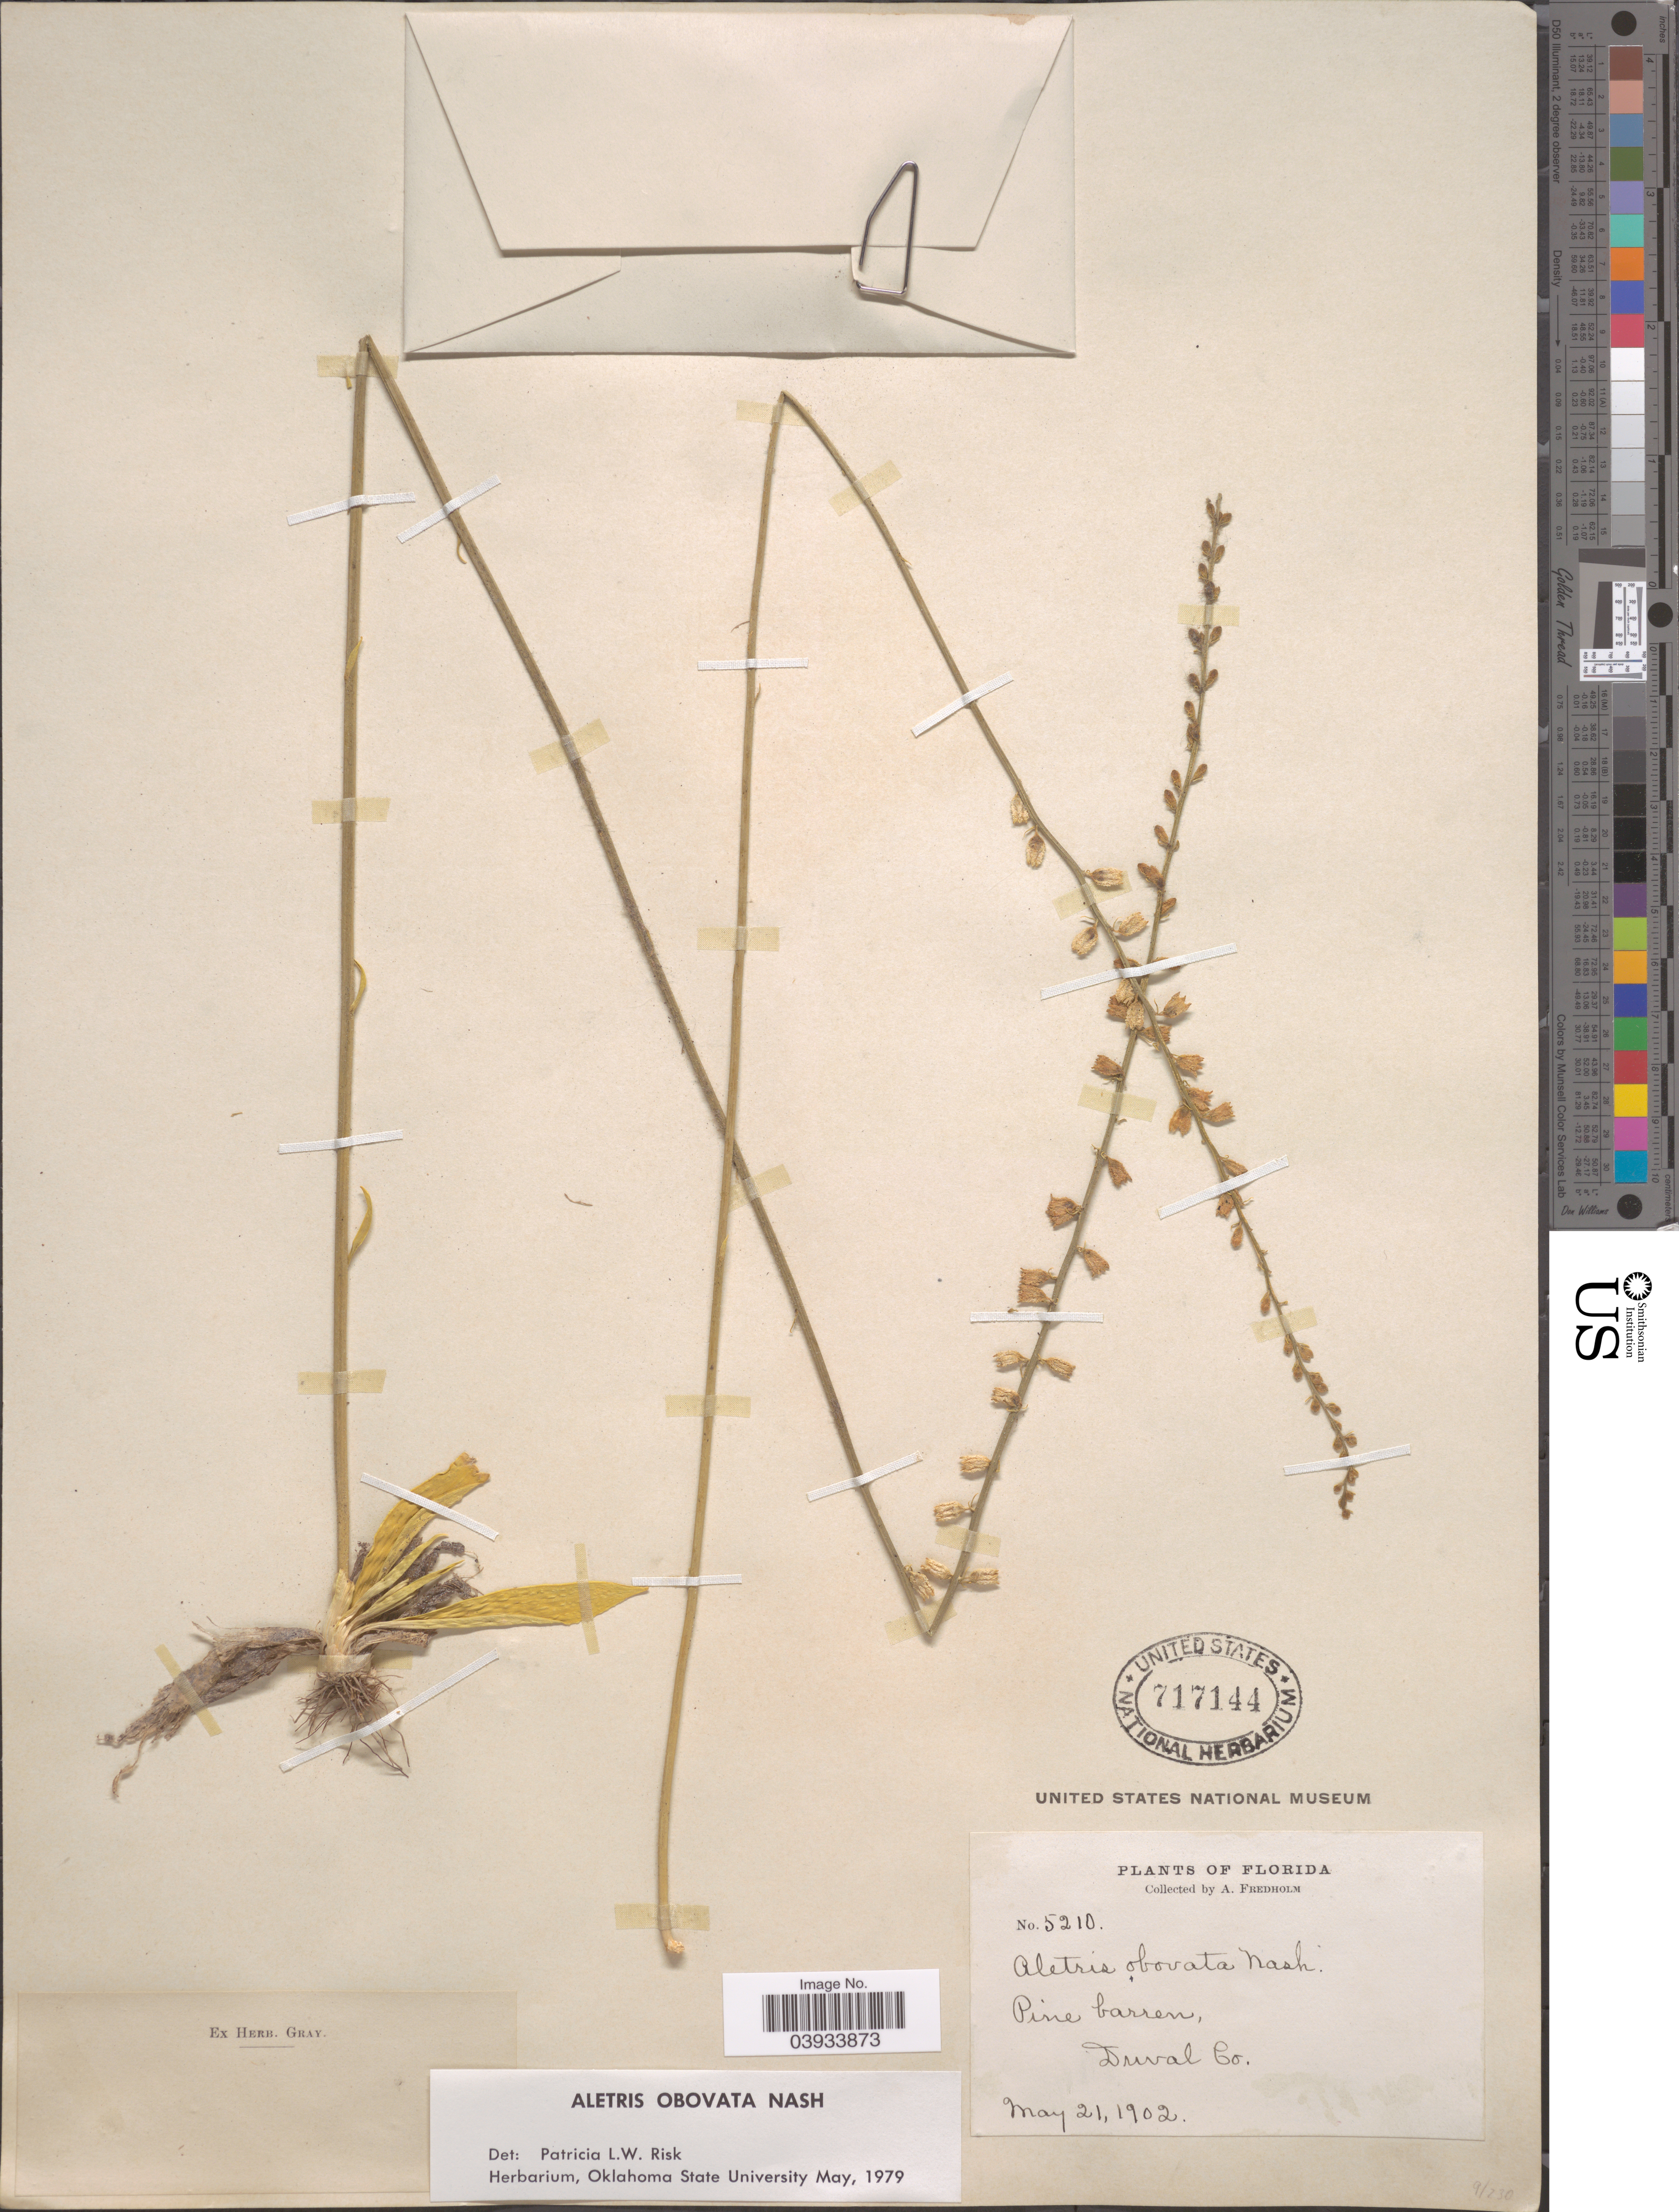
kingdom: Plantae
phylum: Tracheophyta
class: Liliopsida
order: Dioscoreales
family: Nartheciaceae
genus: Aletris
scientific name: Aletris obovata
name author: Nash ex Small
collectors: A. Fredholm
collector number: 5210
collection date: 1902-05-21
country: United States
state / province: Florida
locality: Pine barren, Duval Co.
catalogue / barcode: US 717144